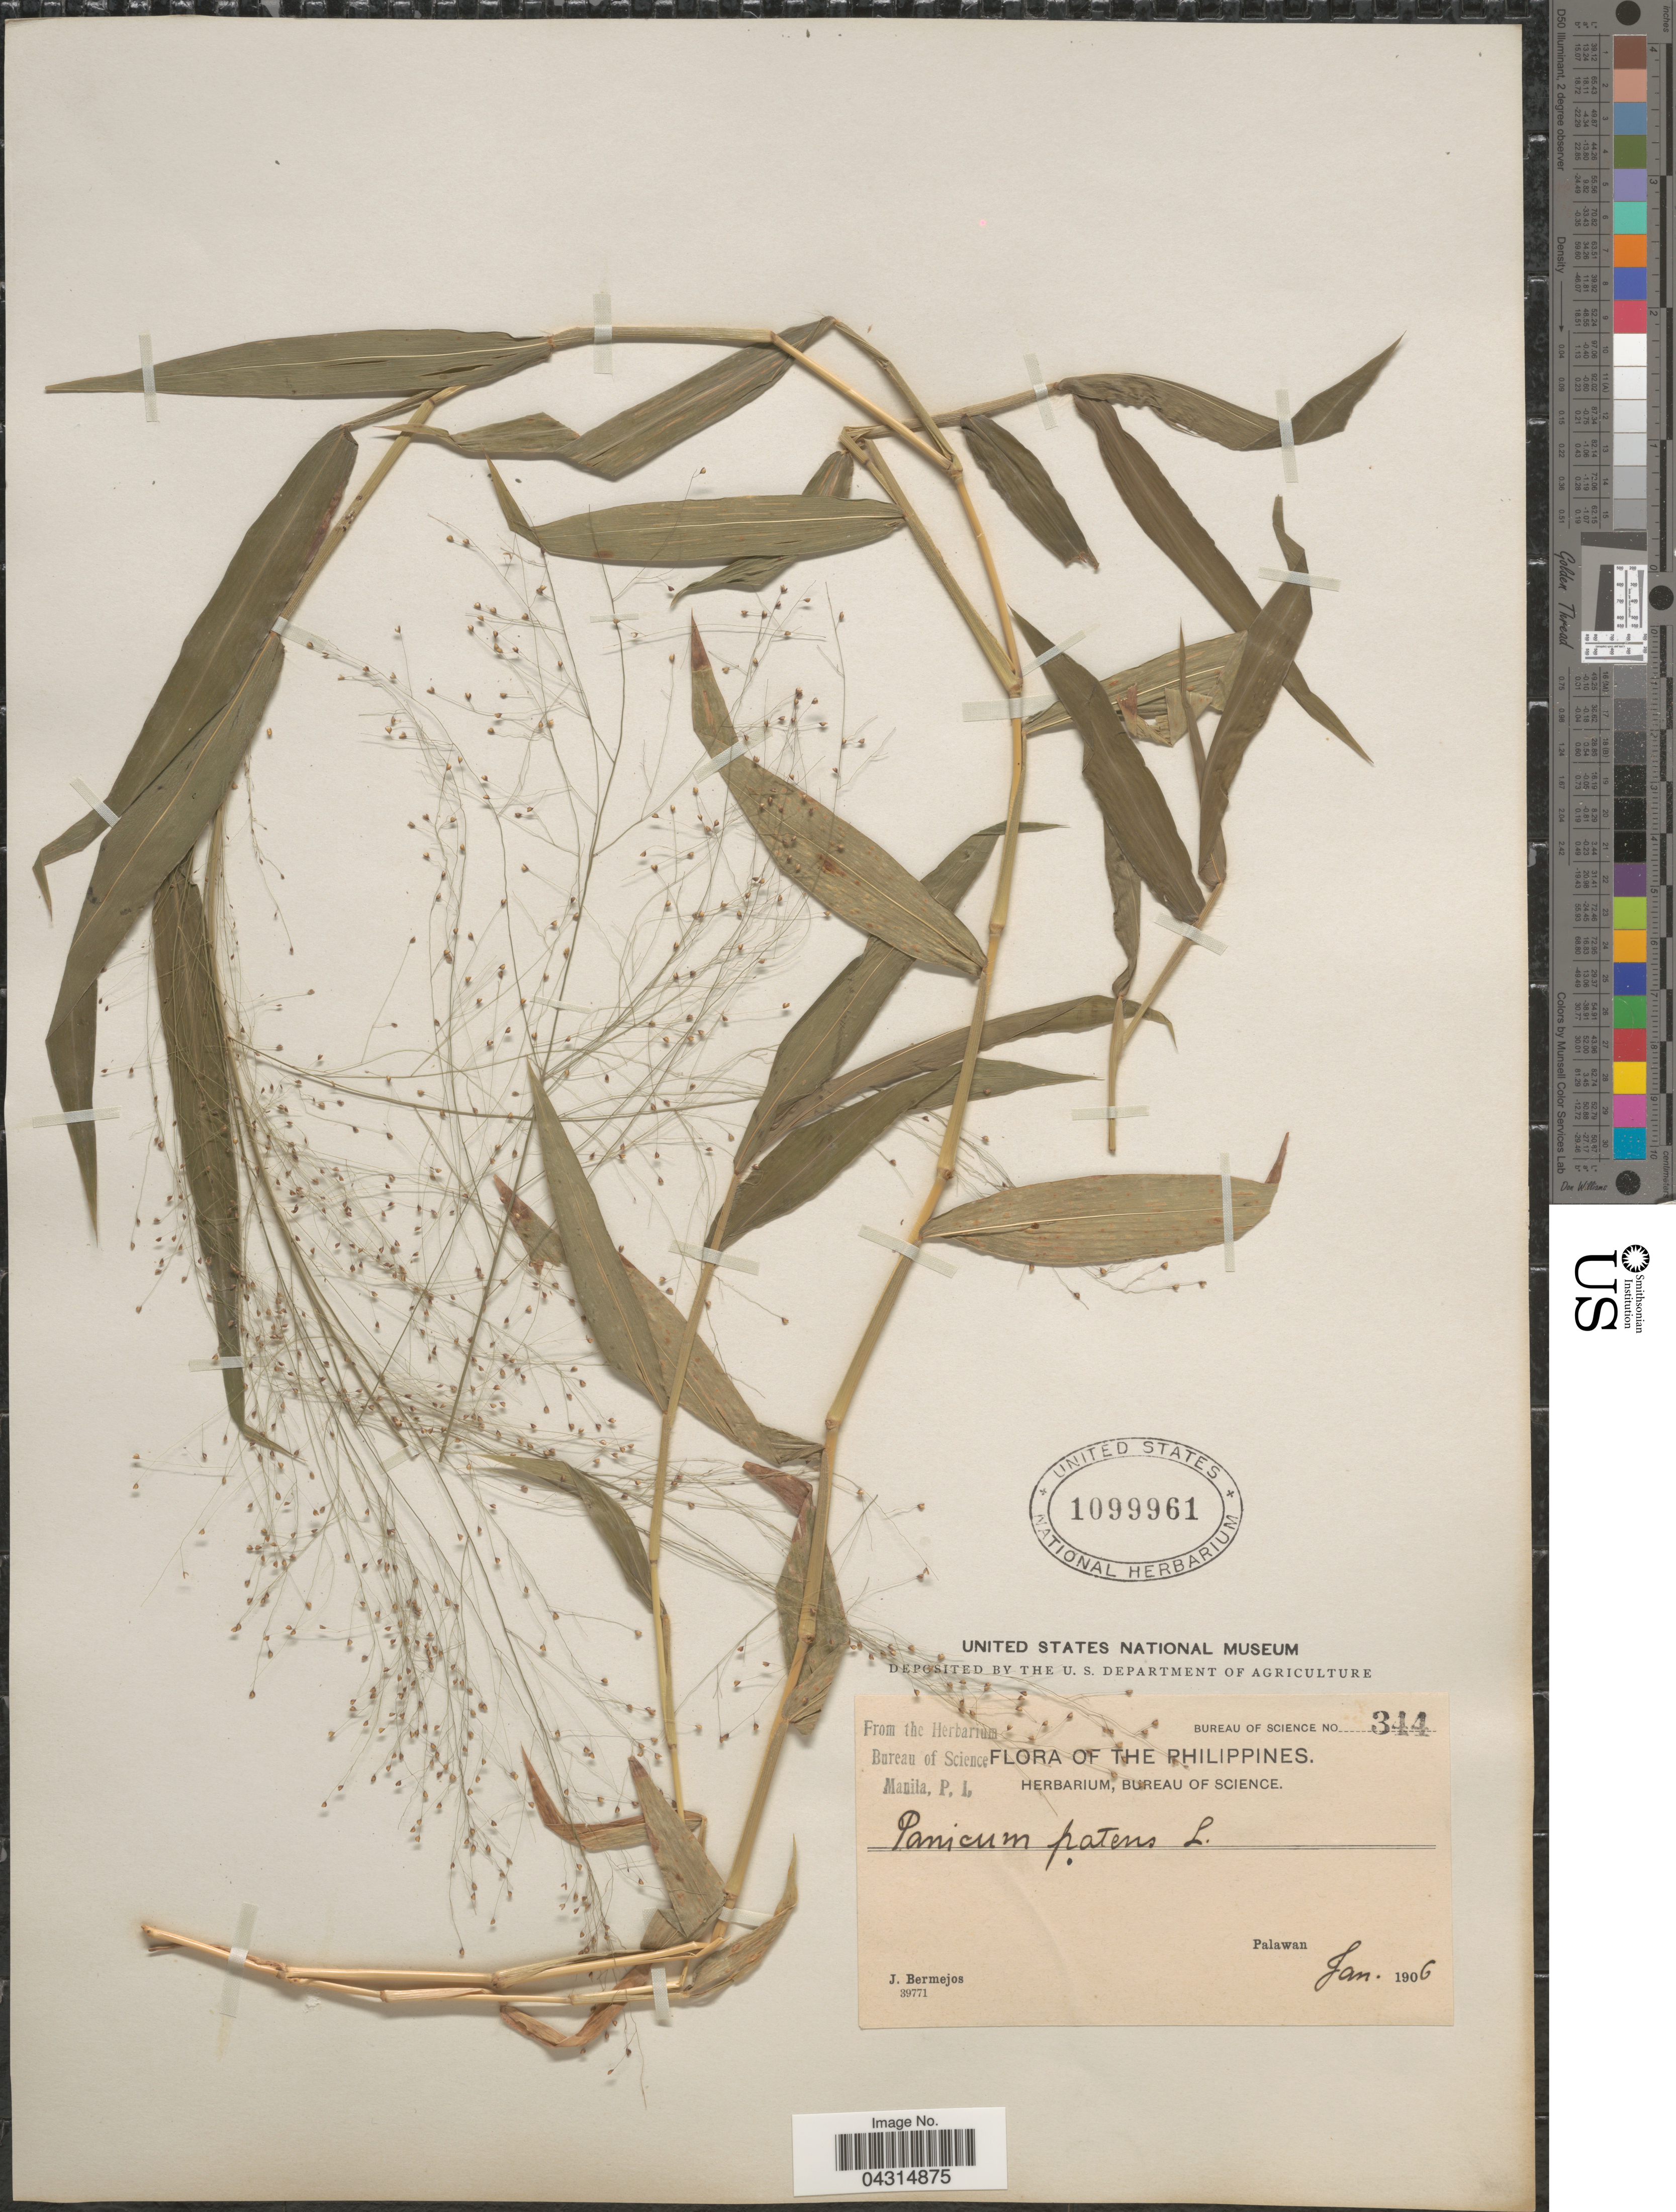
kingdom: Plantae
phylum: Tracheophyta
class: Liliopsida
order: Poales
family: Poaceae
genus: Cyrtococcum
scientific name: Cyrtococcum patens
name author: (L.) A. Camus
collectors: J. Bermejos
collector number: Bureau of Science 344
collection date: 1906-01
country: Philippines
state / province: Mimaropa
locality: Palawan.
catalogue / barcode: US 1099961